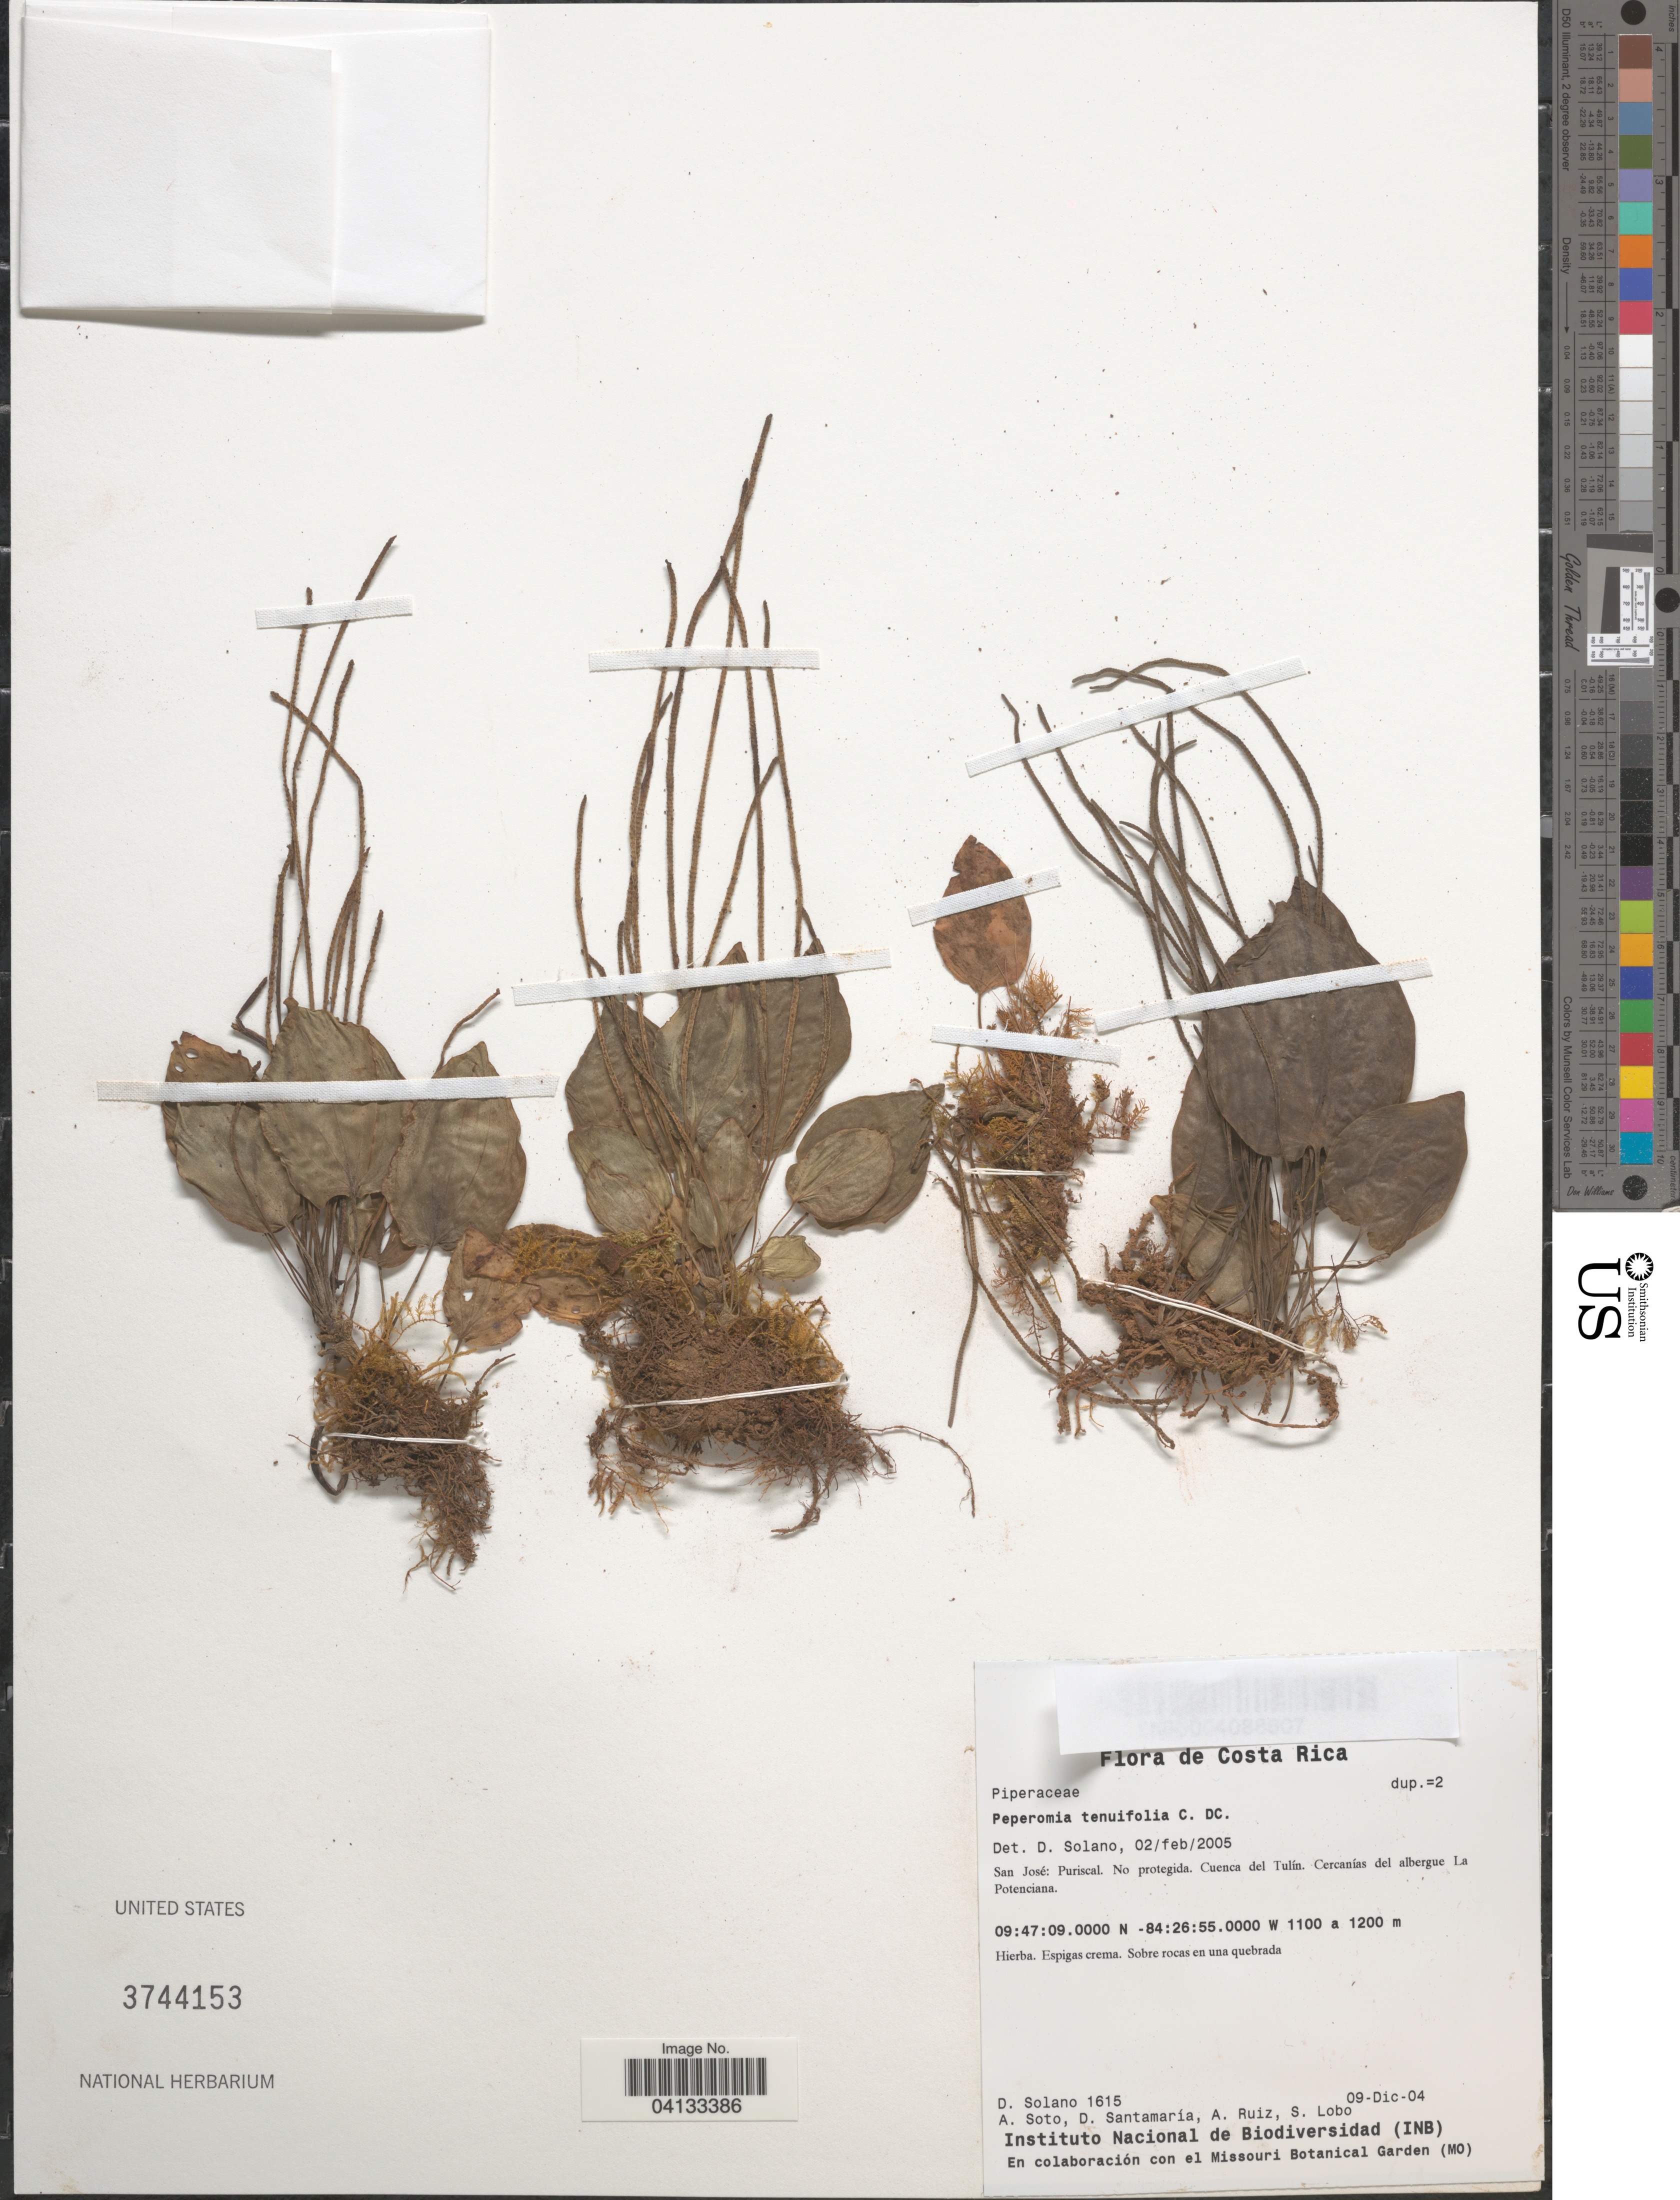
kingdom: Plantae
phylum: Tracheophyta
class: Magnoliopsida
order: Piperales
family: Piperaceae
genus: Peperomia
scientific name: Peperomia tenuifolia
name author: C. DC.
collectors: D. Solano, A. Soto, D. Santamaria, A. Ruiz & S. Lobo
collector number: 1615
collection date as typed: Transcribed d/m/y: 9/12/4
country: Costa Rica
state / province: San José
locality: Puriscal. No protegida. Cuenca del Tulín. Cercanías del albergue La Potenciana.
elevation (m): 1100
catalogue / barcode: US 3744153